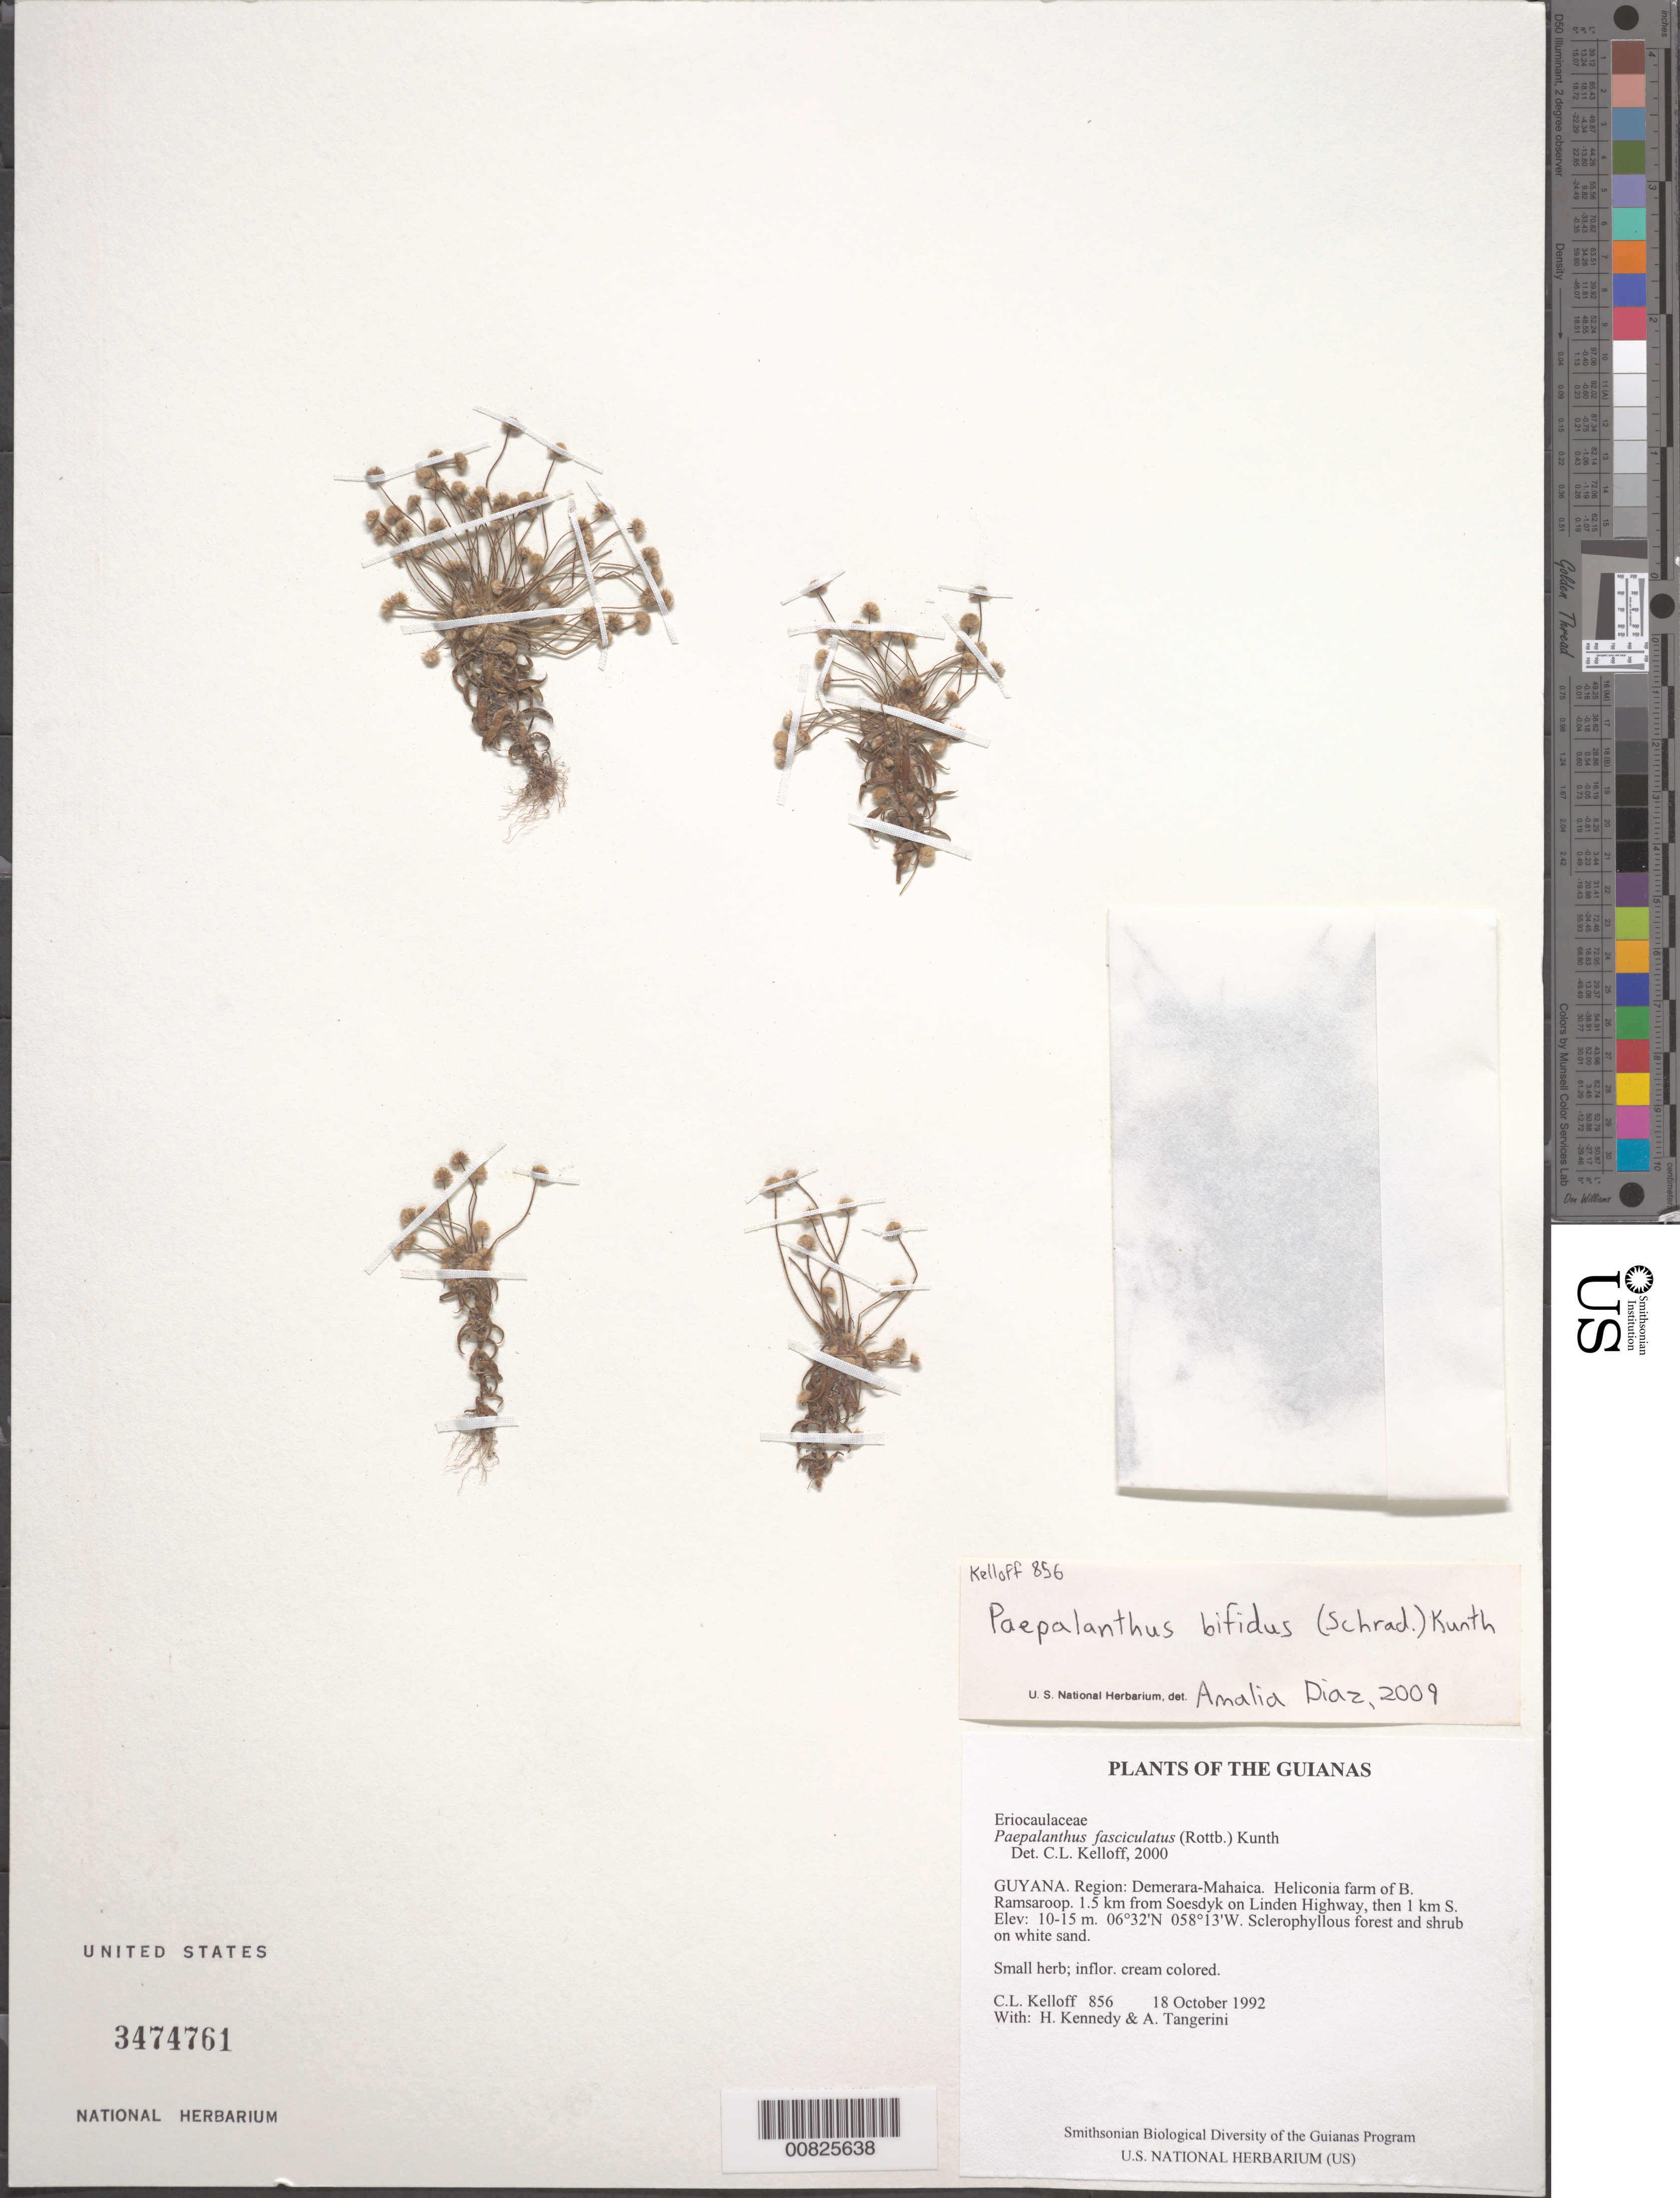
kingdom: Plantae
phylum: Tracheophyta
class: Liliopsida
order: Poales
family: Eriocaulaceae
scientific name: Giuliettia bifida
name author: (Schrad.) Andrino & Sano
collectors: C. L. Kelloff, H. Kennedy & A. Tangerini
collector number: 856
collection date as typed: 18 October 1992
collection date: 1992-10-18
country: Guyana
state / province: Demerara-Mahaica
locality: Heliconia farm of B. Ramsaroop. 1.5 km from Soesdyk on Linden Highway, then 1 km S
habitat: Sclerophyllous forest and shrub on white sand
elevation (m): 10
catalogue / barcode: US 3474761